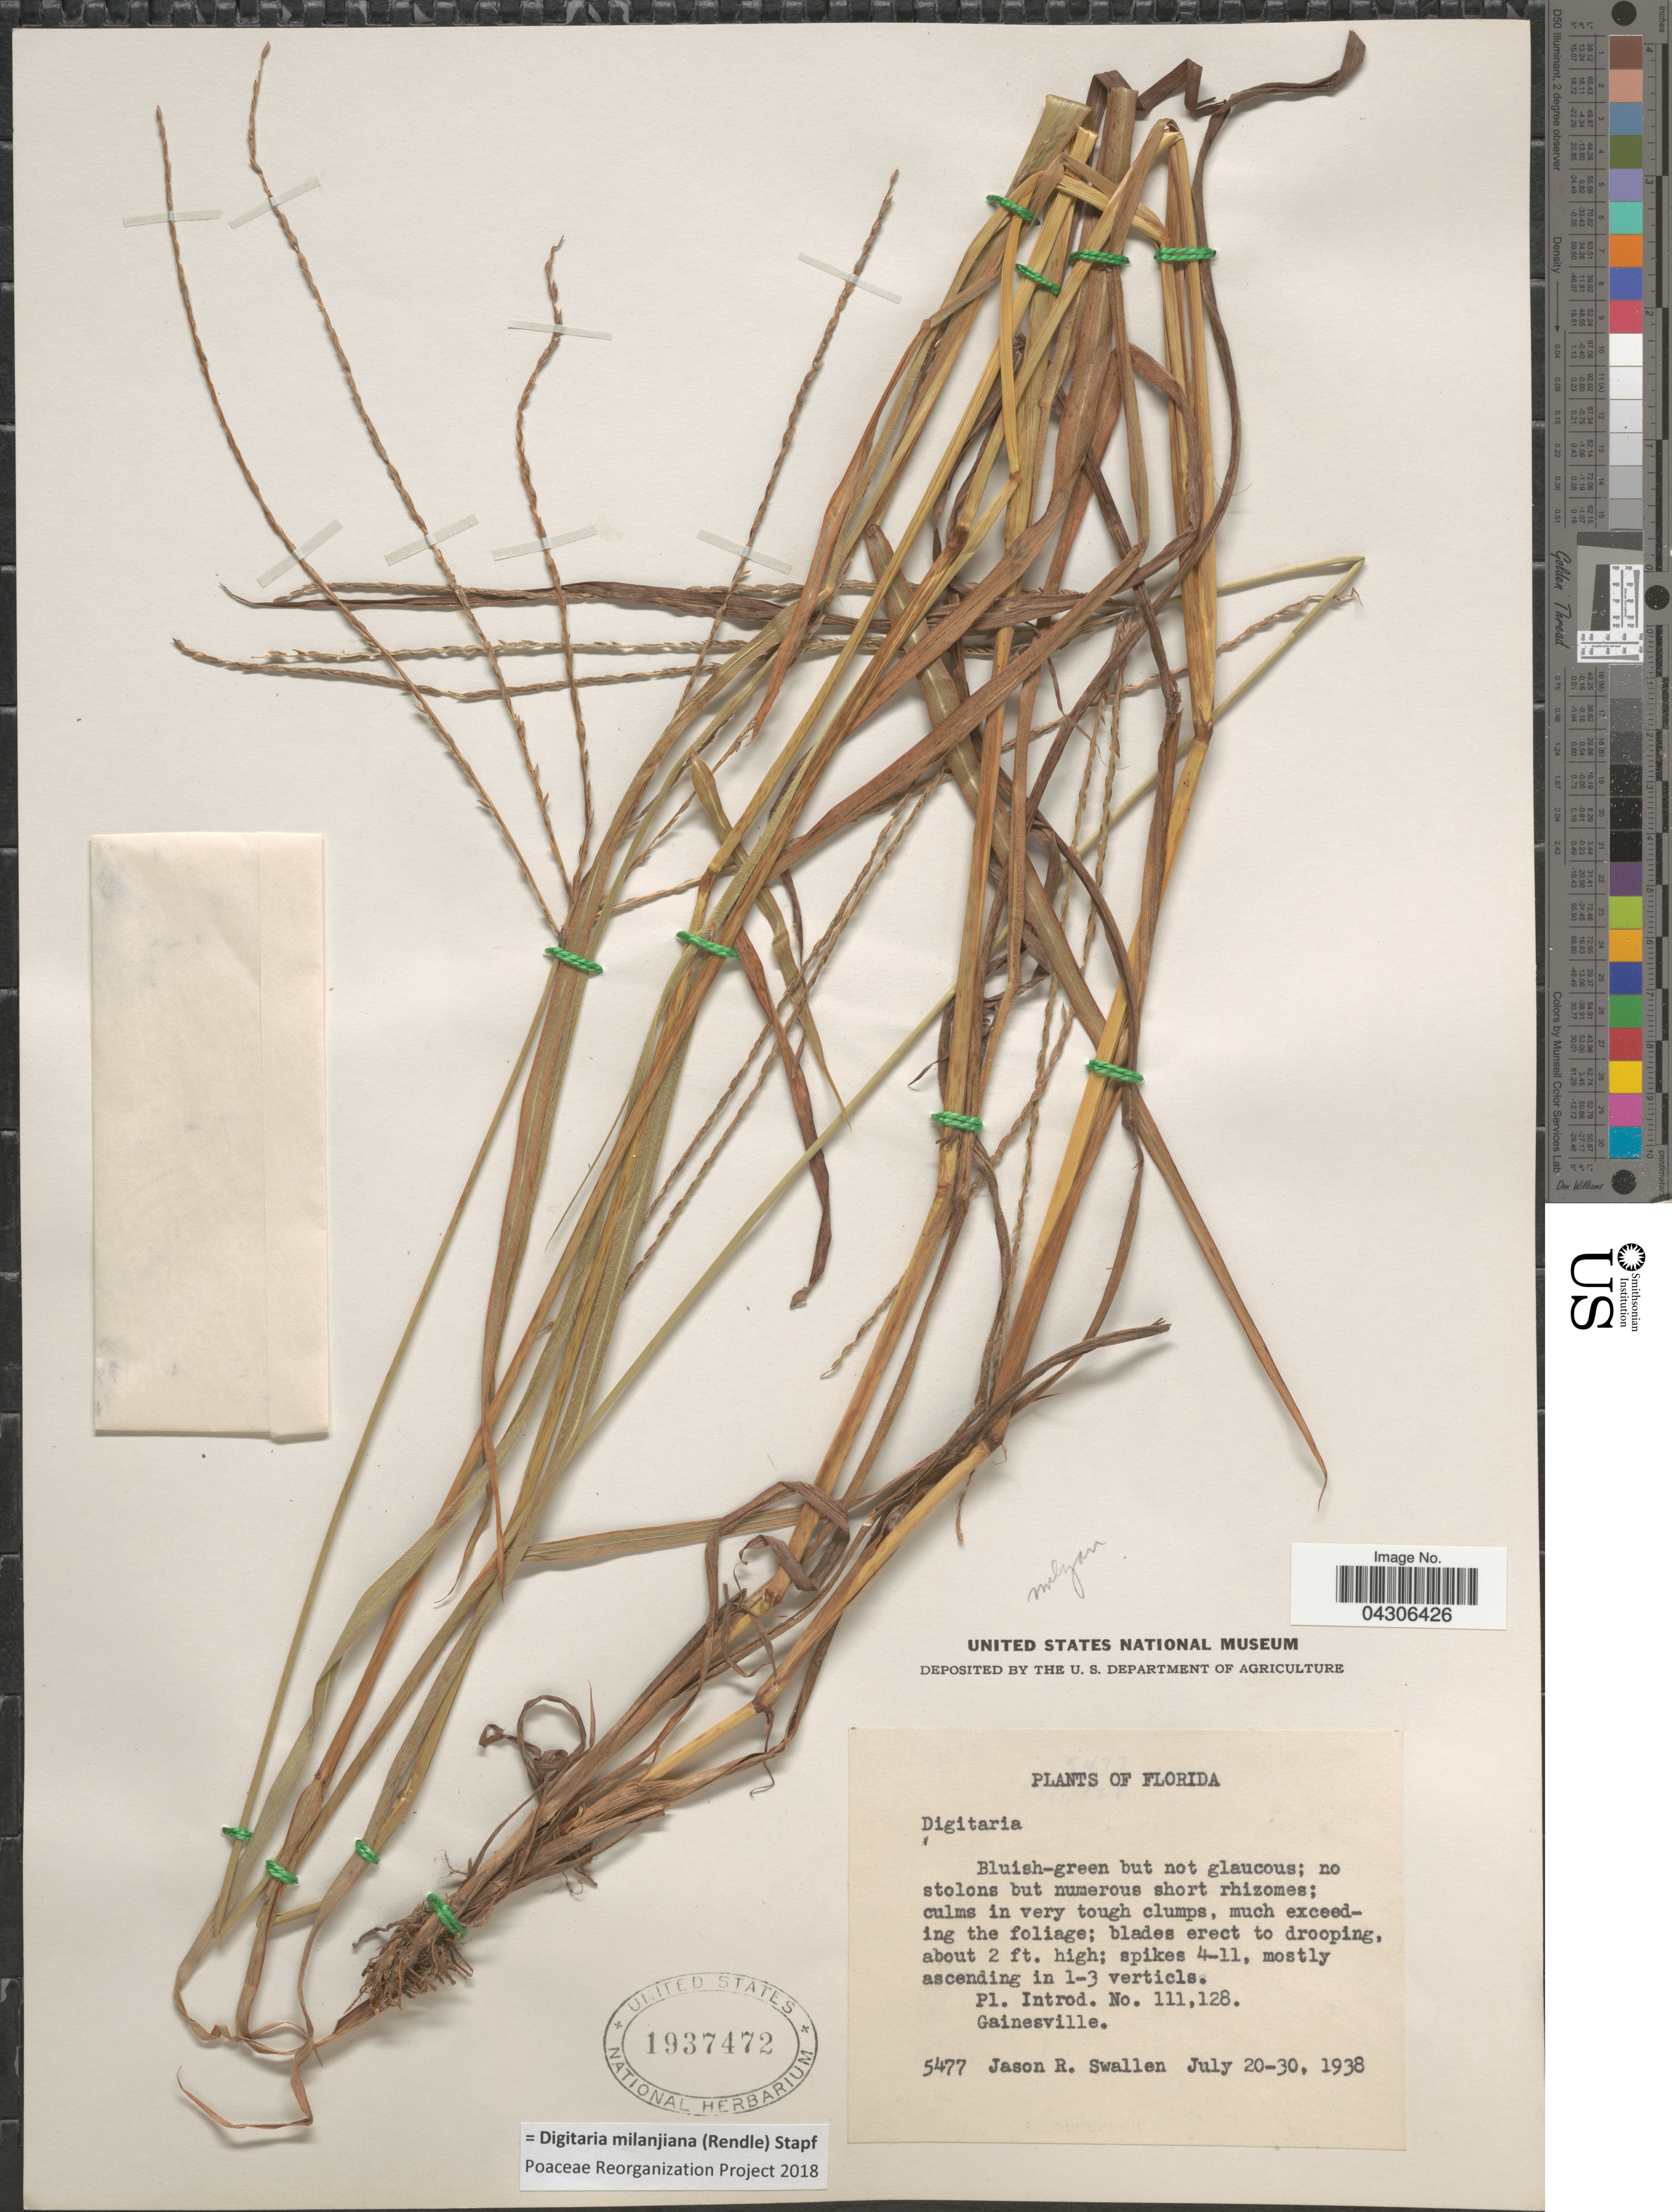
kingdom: Plantae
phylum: Tracheophyta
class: Liliopsida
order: Poales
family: Poaceae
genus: Digitaria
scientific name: Digitaria milanjiana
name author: (Rendle) Stapf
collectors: J. R. Swallen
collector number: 5477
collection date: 1938-07-20/1938-07-30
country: United States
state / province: Florida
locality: Gainesville.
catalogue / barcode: US 1937472